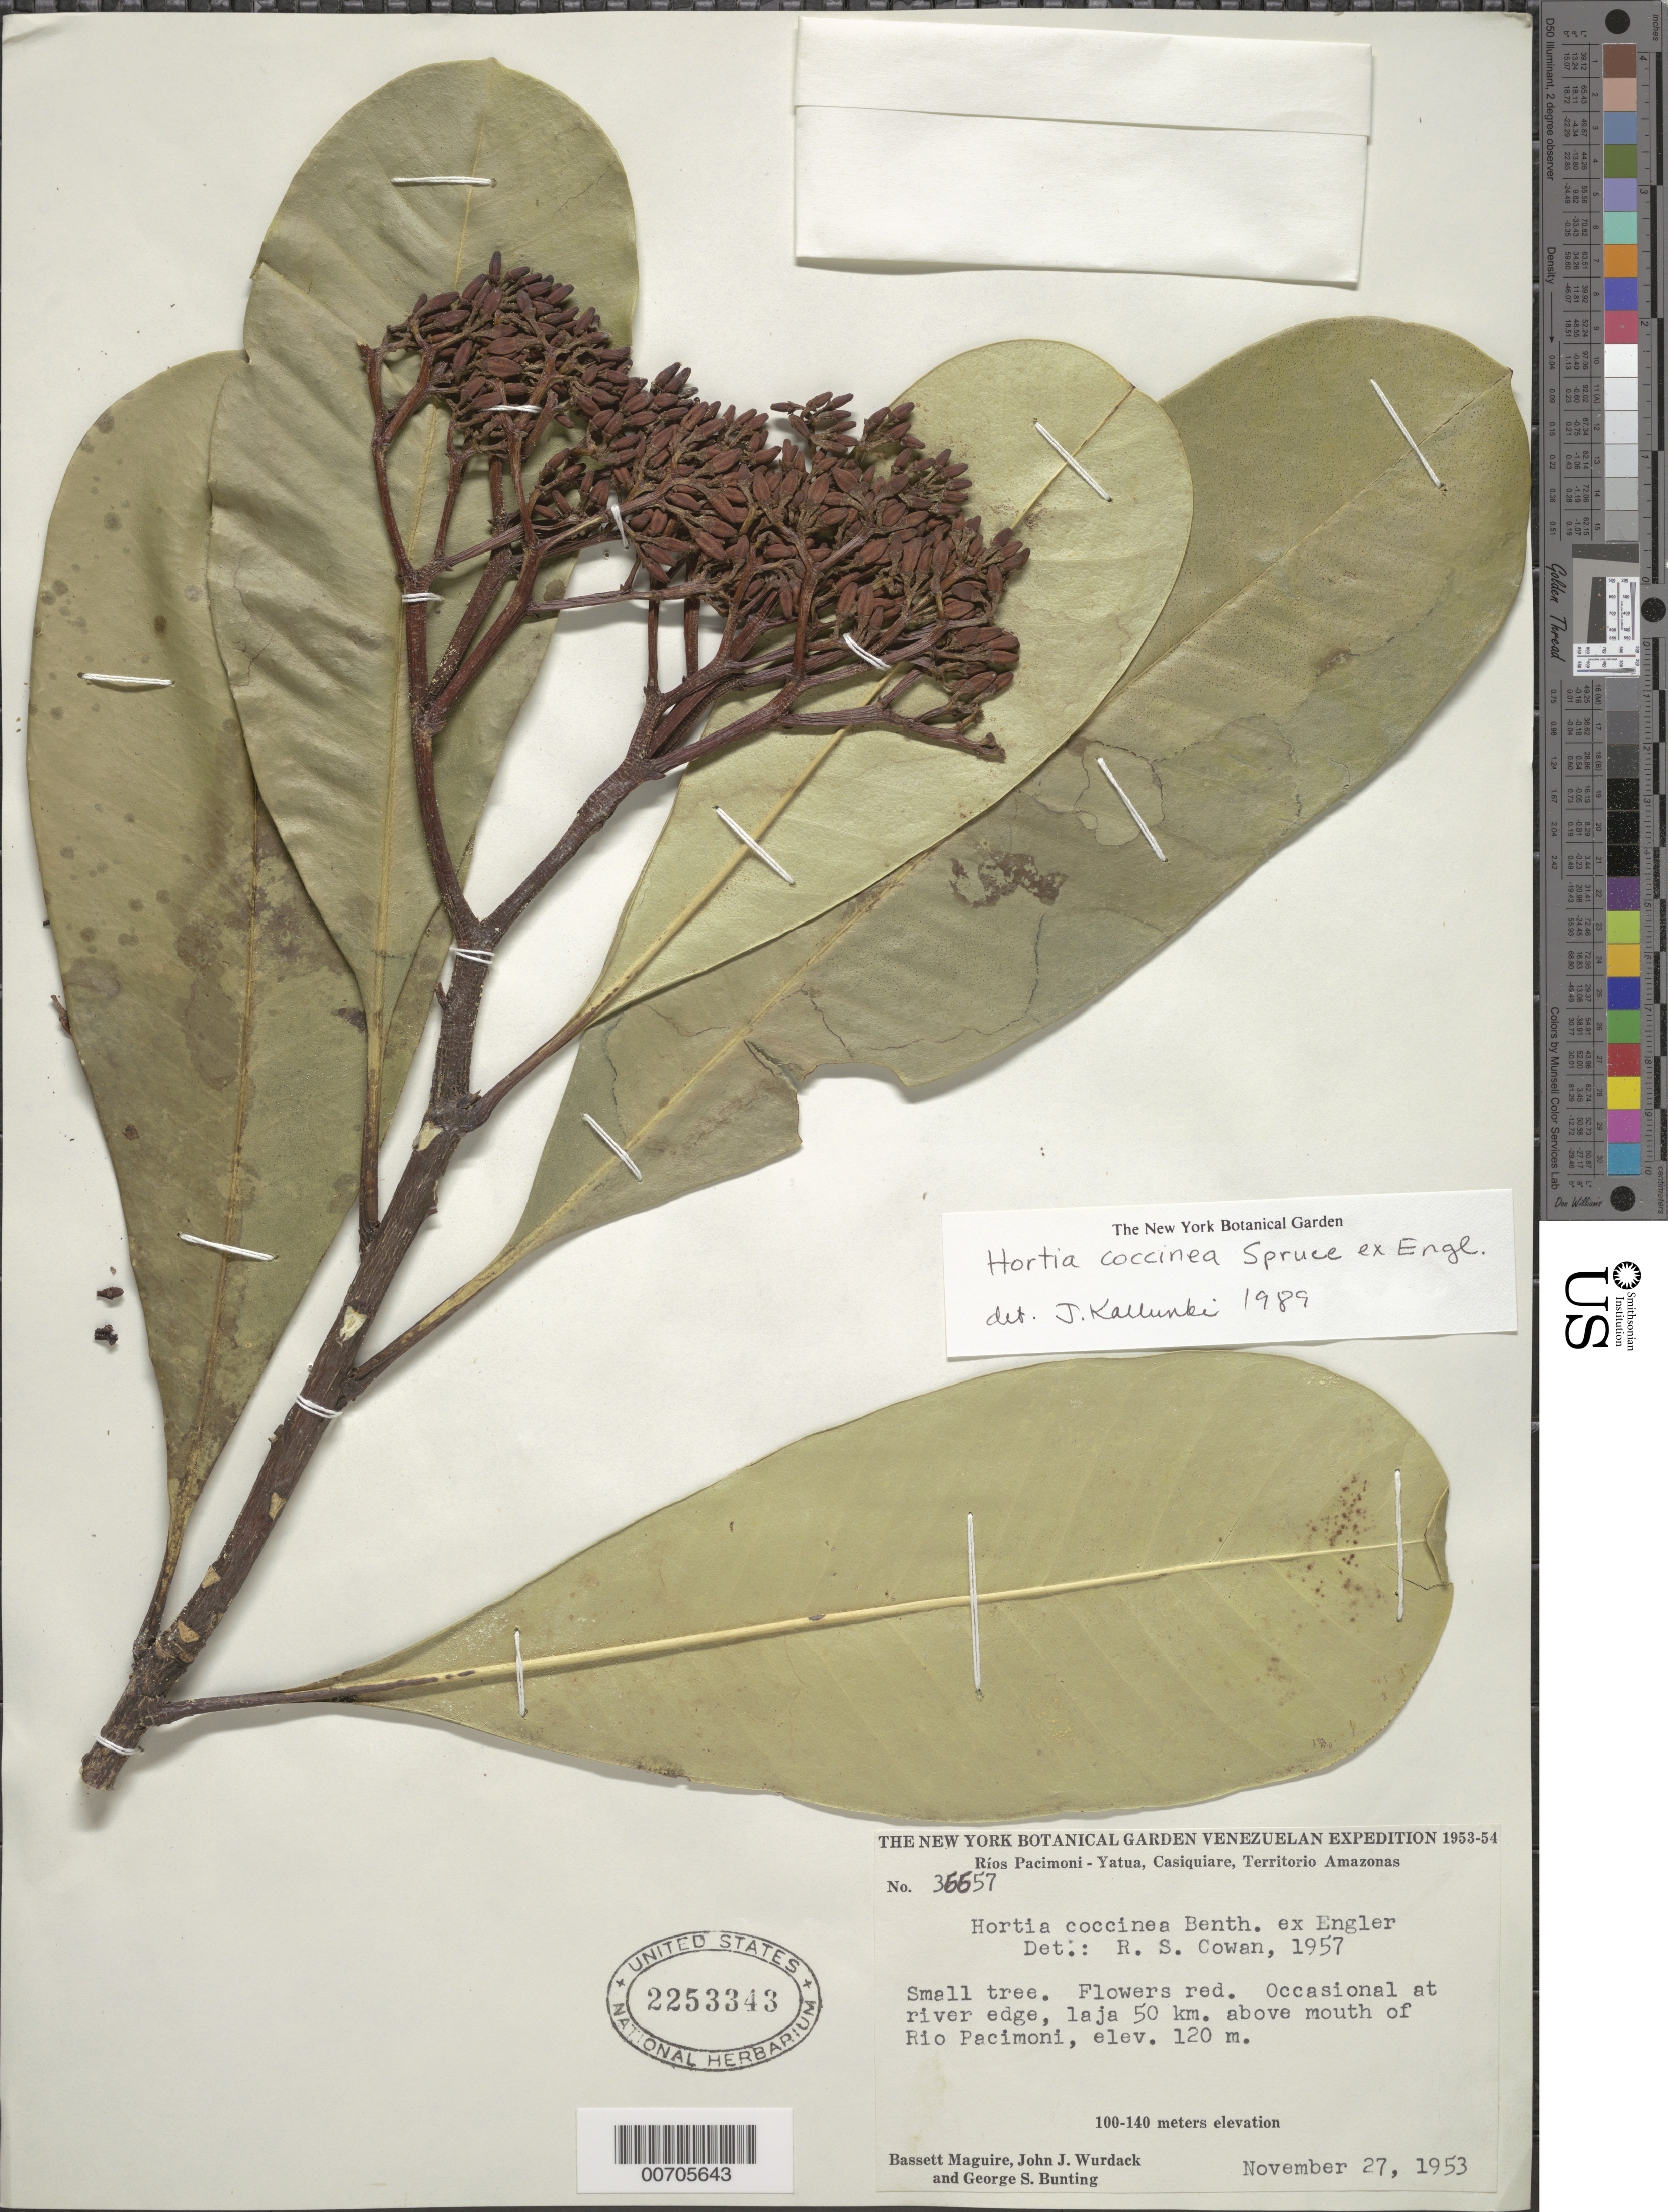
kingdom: Plantae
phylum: Tracheophyta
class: Magnoliopsida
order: Sapindales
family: Rutaceae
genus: Hortia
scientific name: Hortia coccinea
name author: Spruce ex Engl.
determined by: Kallunki, Jacquelyn A.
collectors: B. Maguire, J. J. Wurdack & G. S. Bunting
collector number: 36657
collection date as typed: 27-Nov-53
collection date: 1953-11-27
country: Venezuela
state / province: Amazonas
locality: Río Pacimoni, 50 km above mouth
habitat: River edge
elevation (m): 120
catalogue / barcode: US 2253343